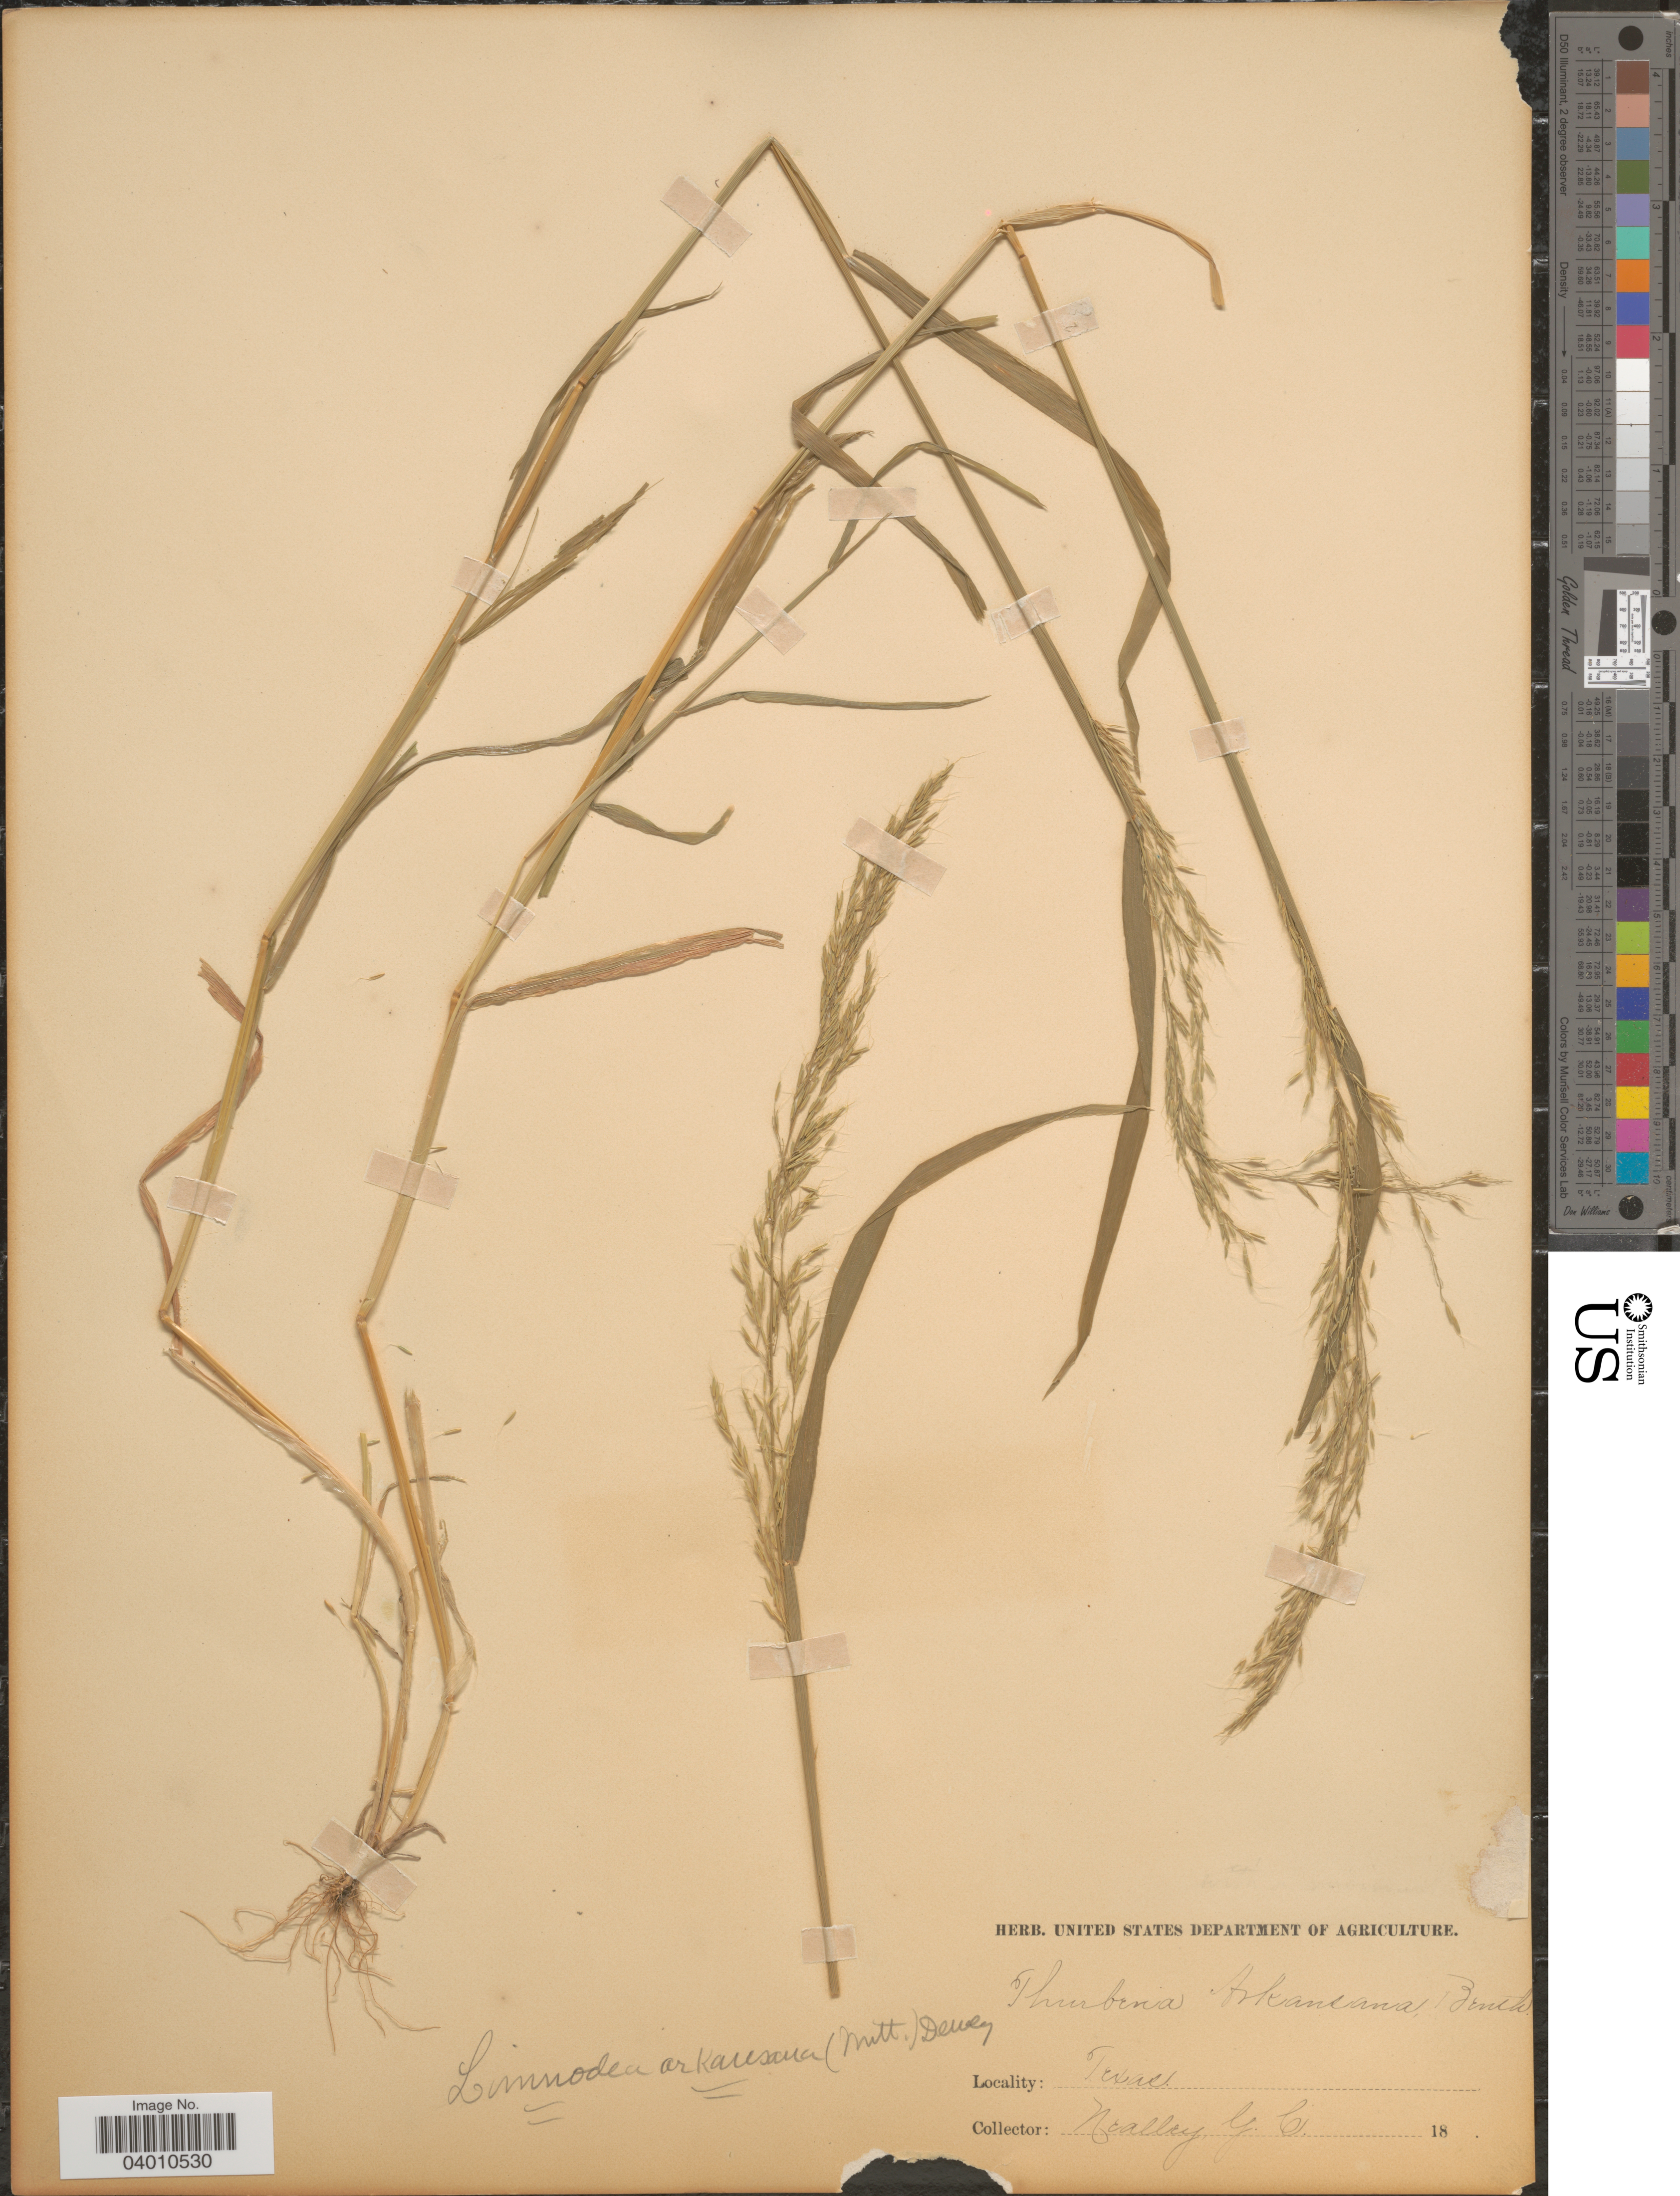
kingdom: Plantae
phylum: Tracheophyta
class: Liliopsida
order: Poales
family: Poaceae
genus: Limnodea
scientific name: Limnodea arkansana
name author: (Nutt.) L.H. Dewey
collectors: G. C. Nealley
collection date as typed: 18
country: United States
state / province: Texas